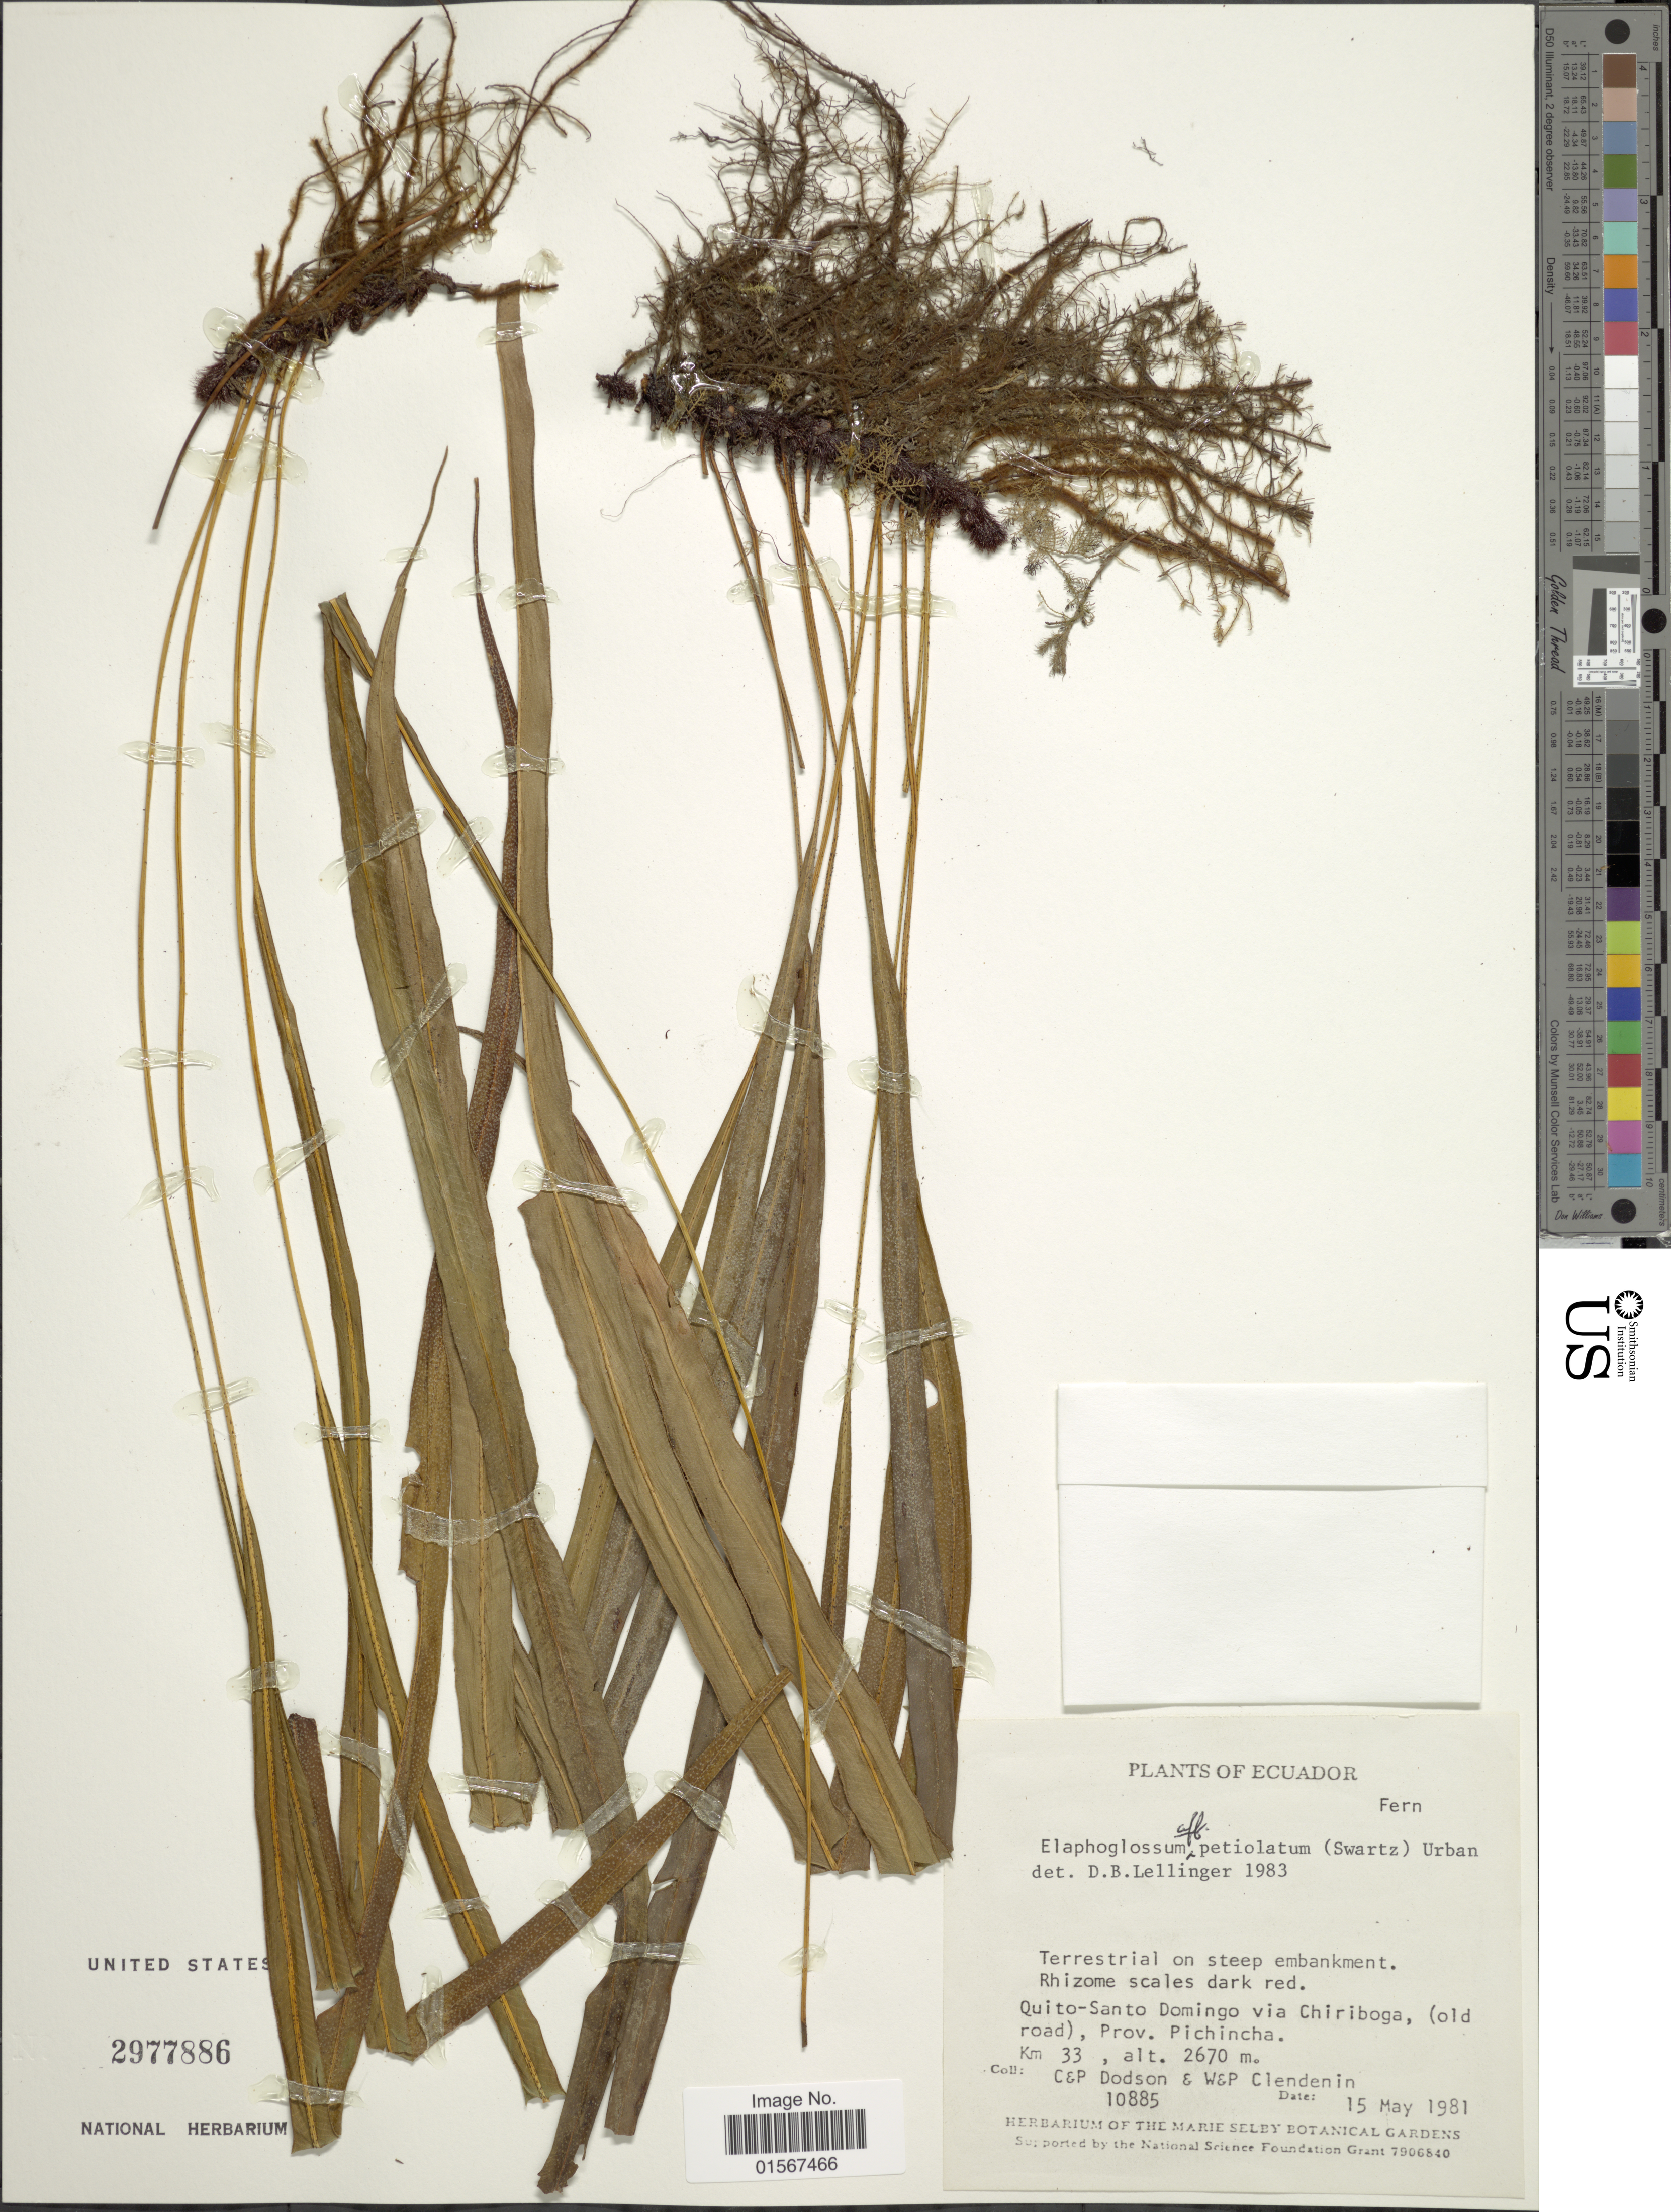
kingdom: Plantae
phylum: Tracheophyta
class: Polypodiopsida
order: Polypodiales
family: Dryopteridaceae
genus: Elaphoglossum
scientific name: Elaphoglossum petiolatum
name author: (Sw.) Urb.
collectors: C. Dodson, P. M. Dodson, W. Clendenin & P. Clendenin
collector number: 10885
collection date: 1981-05-15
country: Ecuador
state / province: Pichincha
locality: Ecuador, Quito-Santo Domingo via Chiriboga, (old road) Km 33, Prov. Pichincha.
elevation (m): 2670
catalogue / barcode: US 2977886